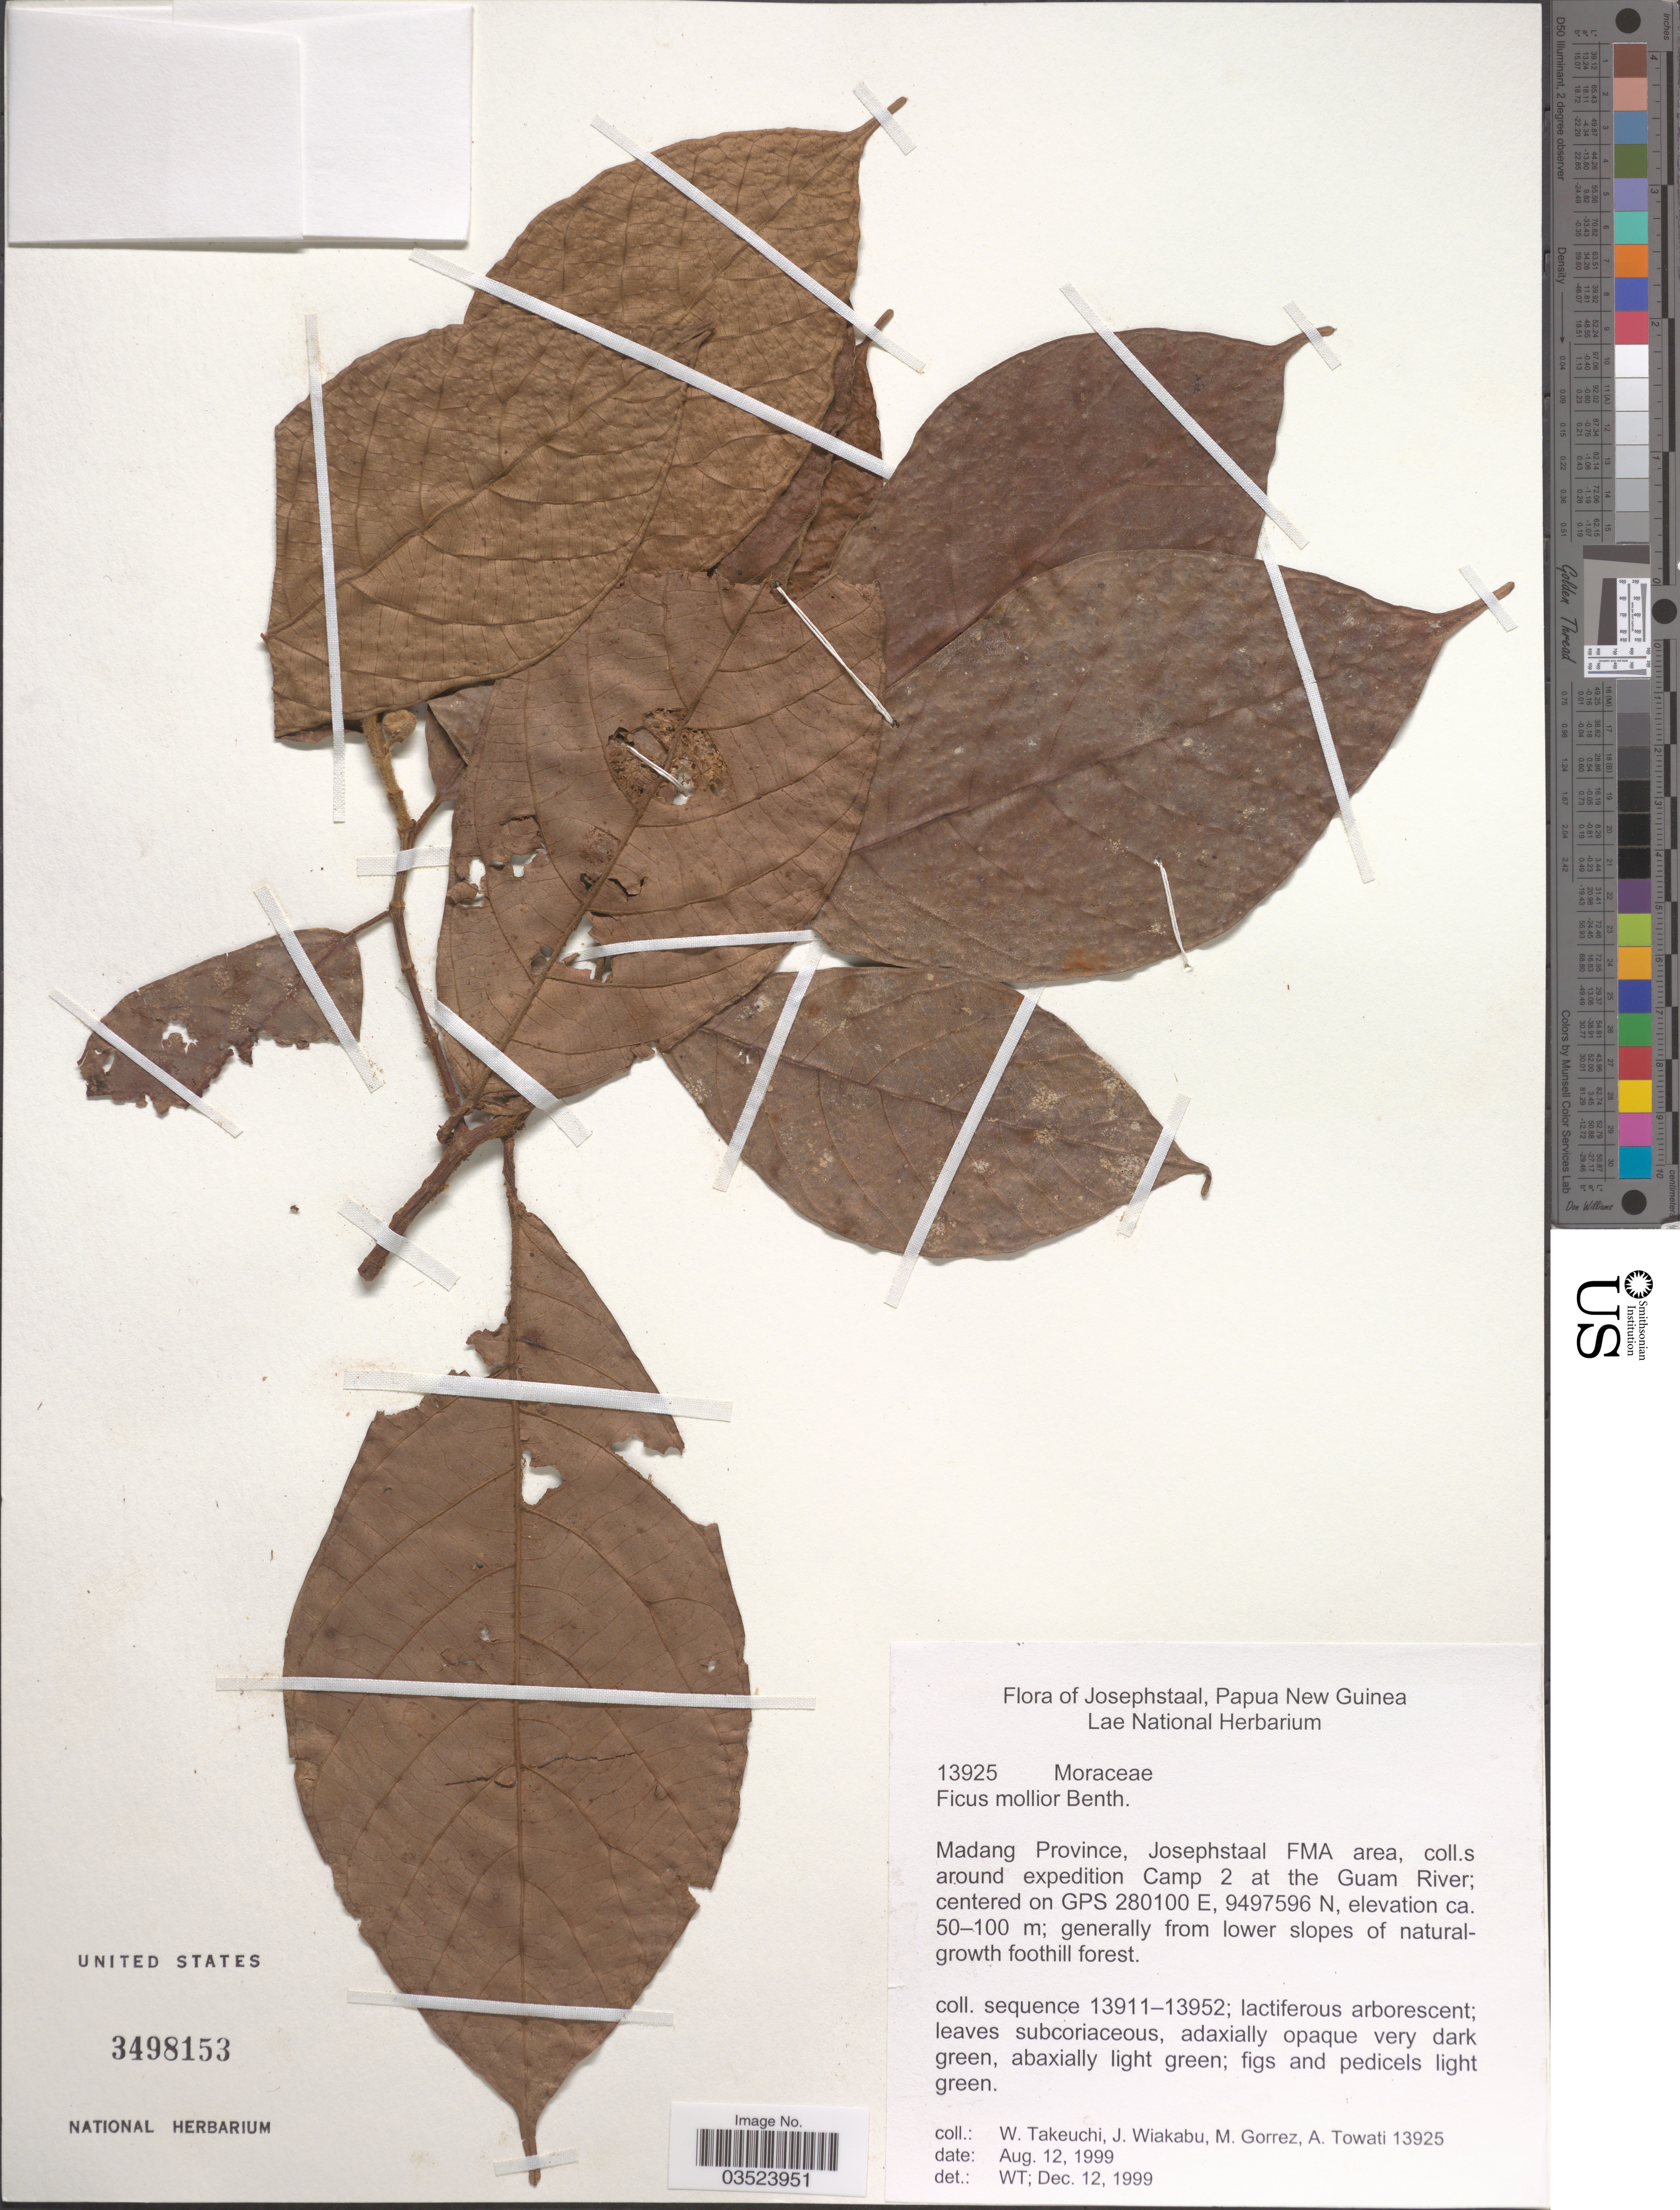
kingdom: Plantae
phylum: Tracheophyta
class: Magnoliopsida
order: Rosales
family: Moraceae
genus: Ficus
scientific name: Ficus mollior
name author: F. Muell. ex Benth.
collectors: W. Takeuchi, J. Wiakabu, M. Gorrez & A. Towati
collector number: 13925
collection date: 1999-08-12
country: Papua New Guinea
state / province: Madang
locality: Josephstaal FMA area, coll.s around expedition Camp 2 at the Guam River.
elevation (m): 50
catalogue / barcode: US 3498153